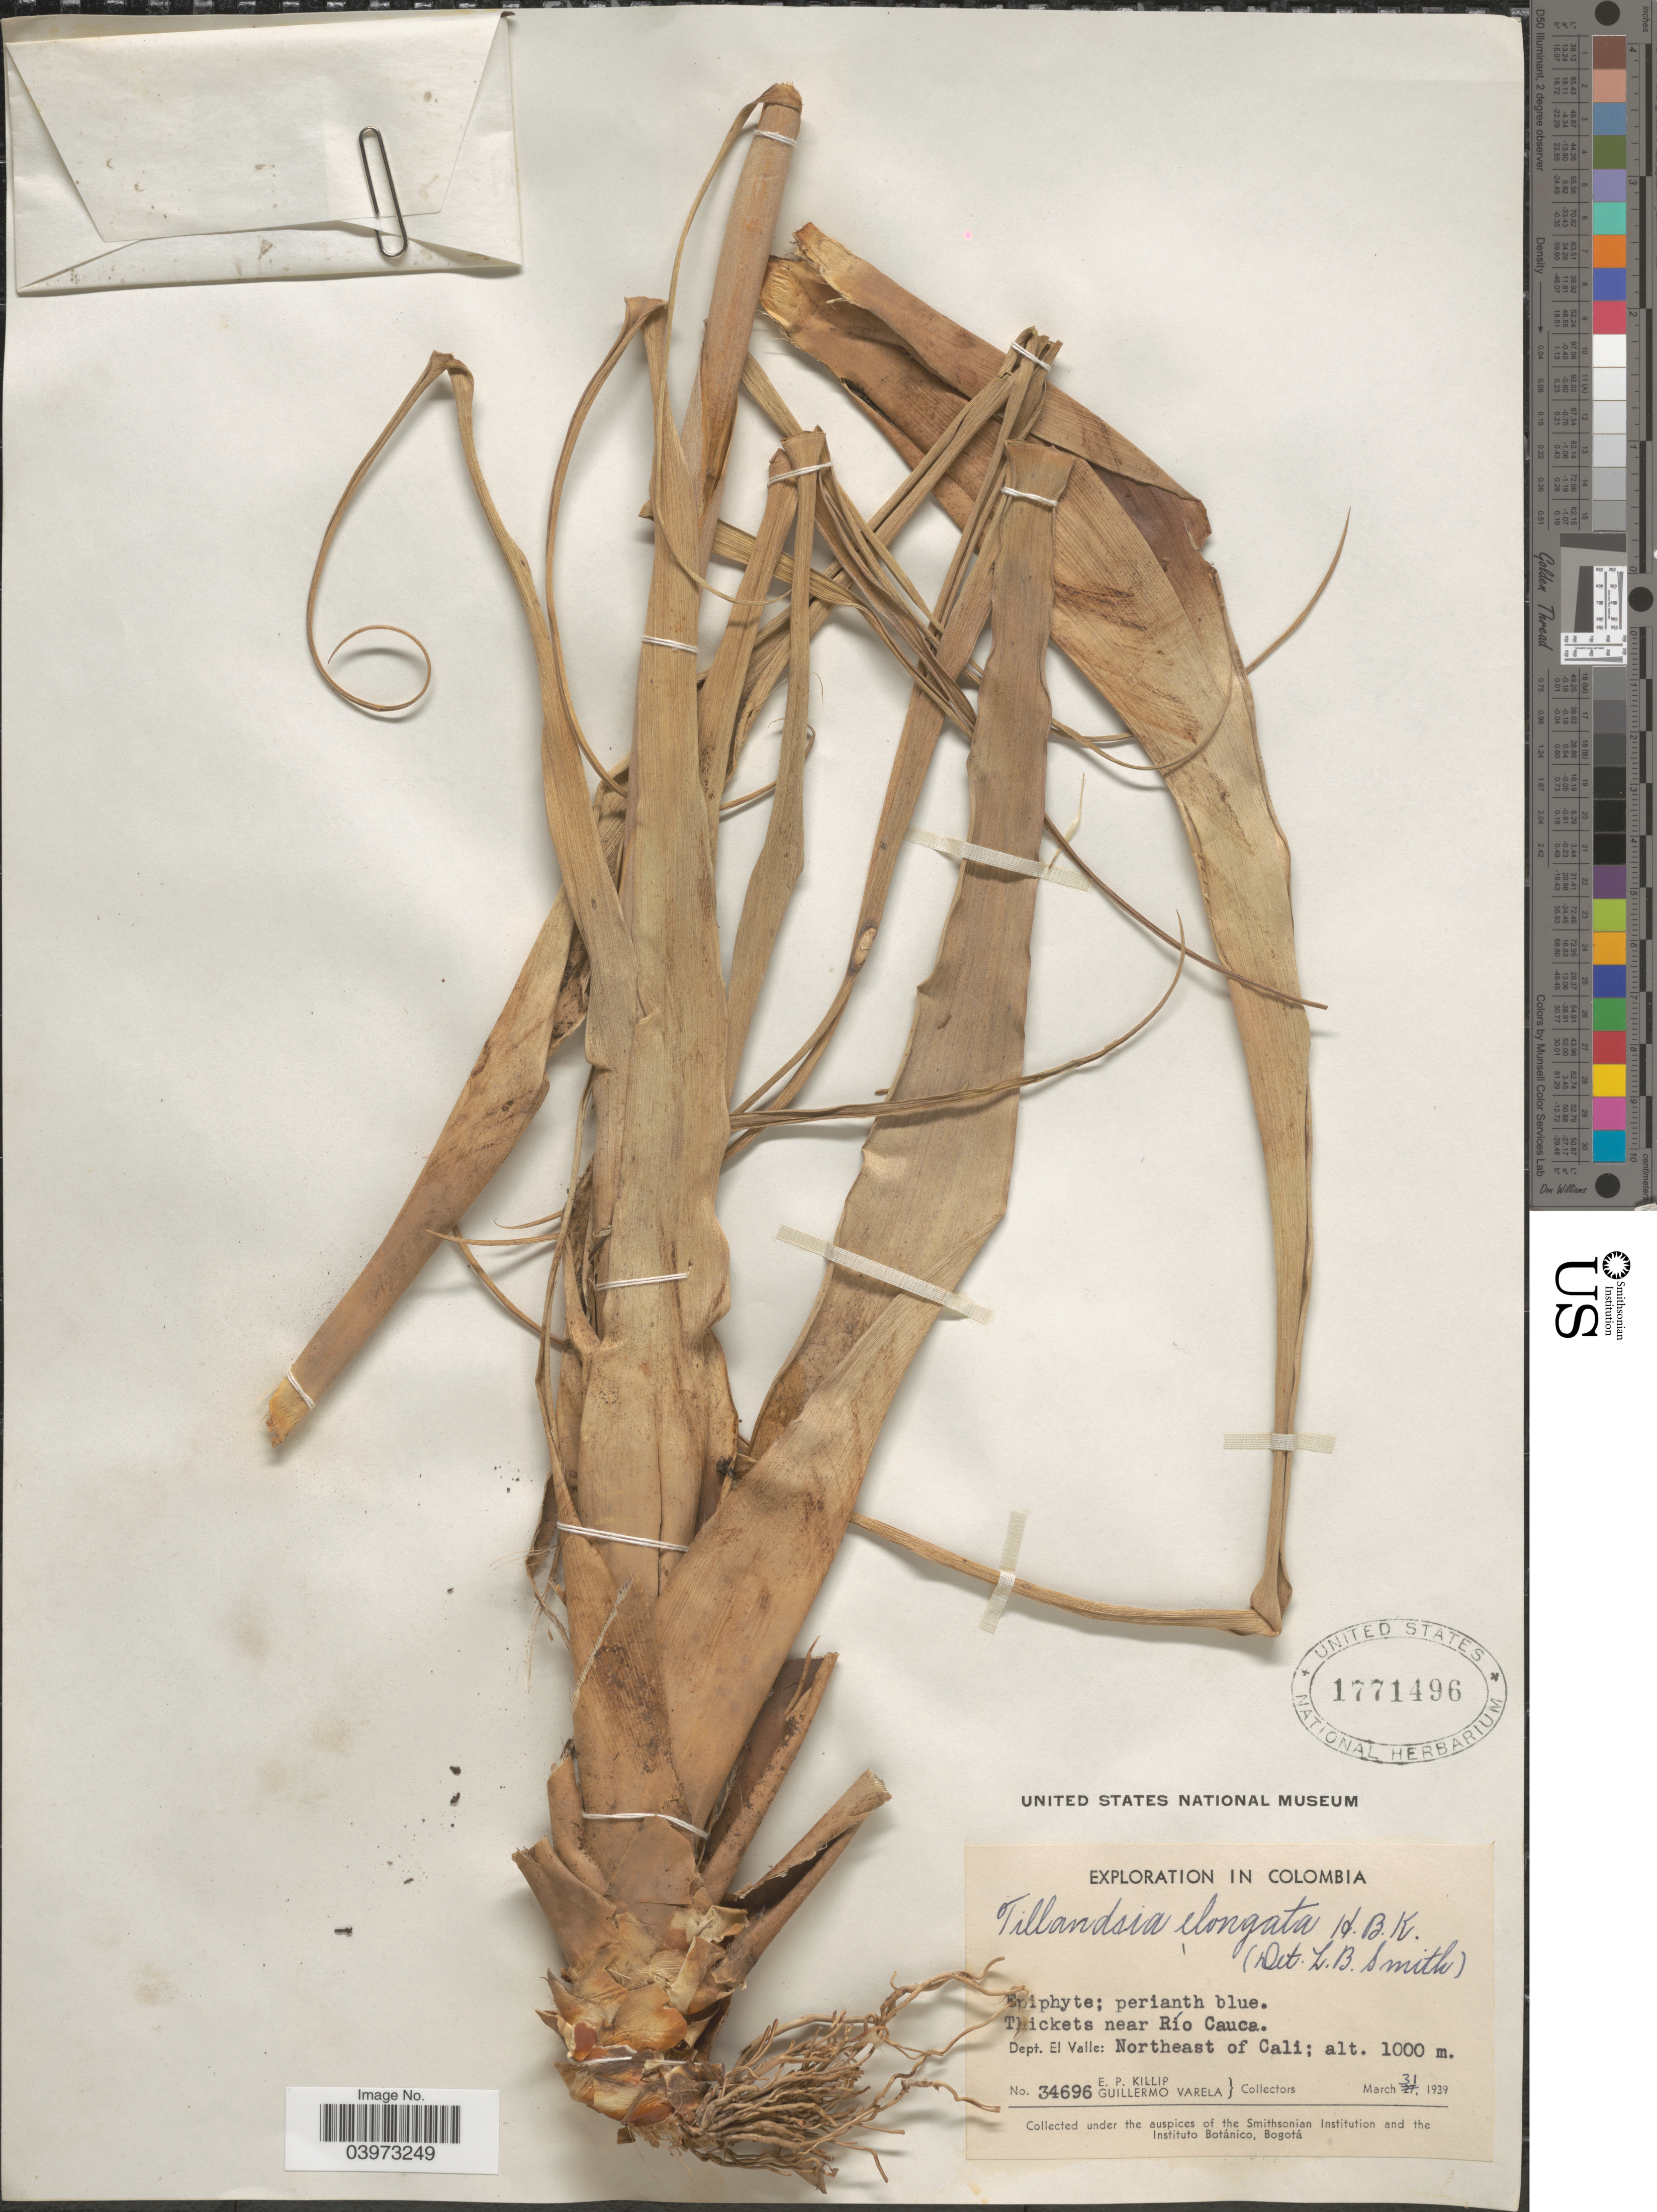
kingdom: Plantae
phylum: Tracheophyta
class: Liliopsida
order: Poales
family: Bromeliaceae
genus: Tillandsia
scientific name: Tillandsia elongata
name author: Kunth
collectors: E. P. Killip & G. Varela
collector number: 34696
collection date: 1939-03-31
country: Colombia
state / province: Valle del Cauca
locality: Exploration in Colombia. Thickets near Río Cauca. Dept. El Valle: Northeast of Cali.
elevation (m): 1000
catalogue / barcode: US 1771496